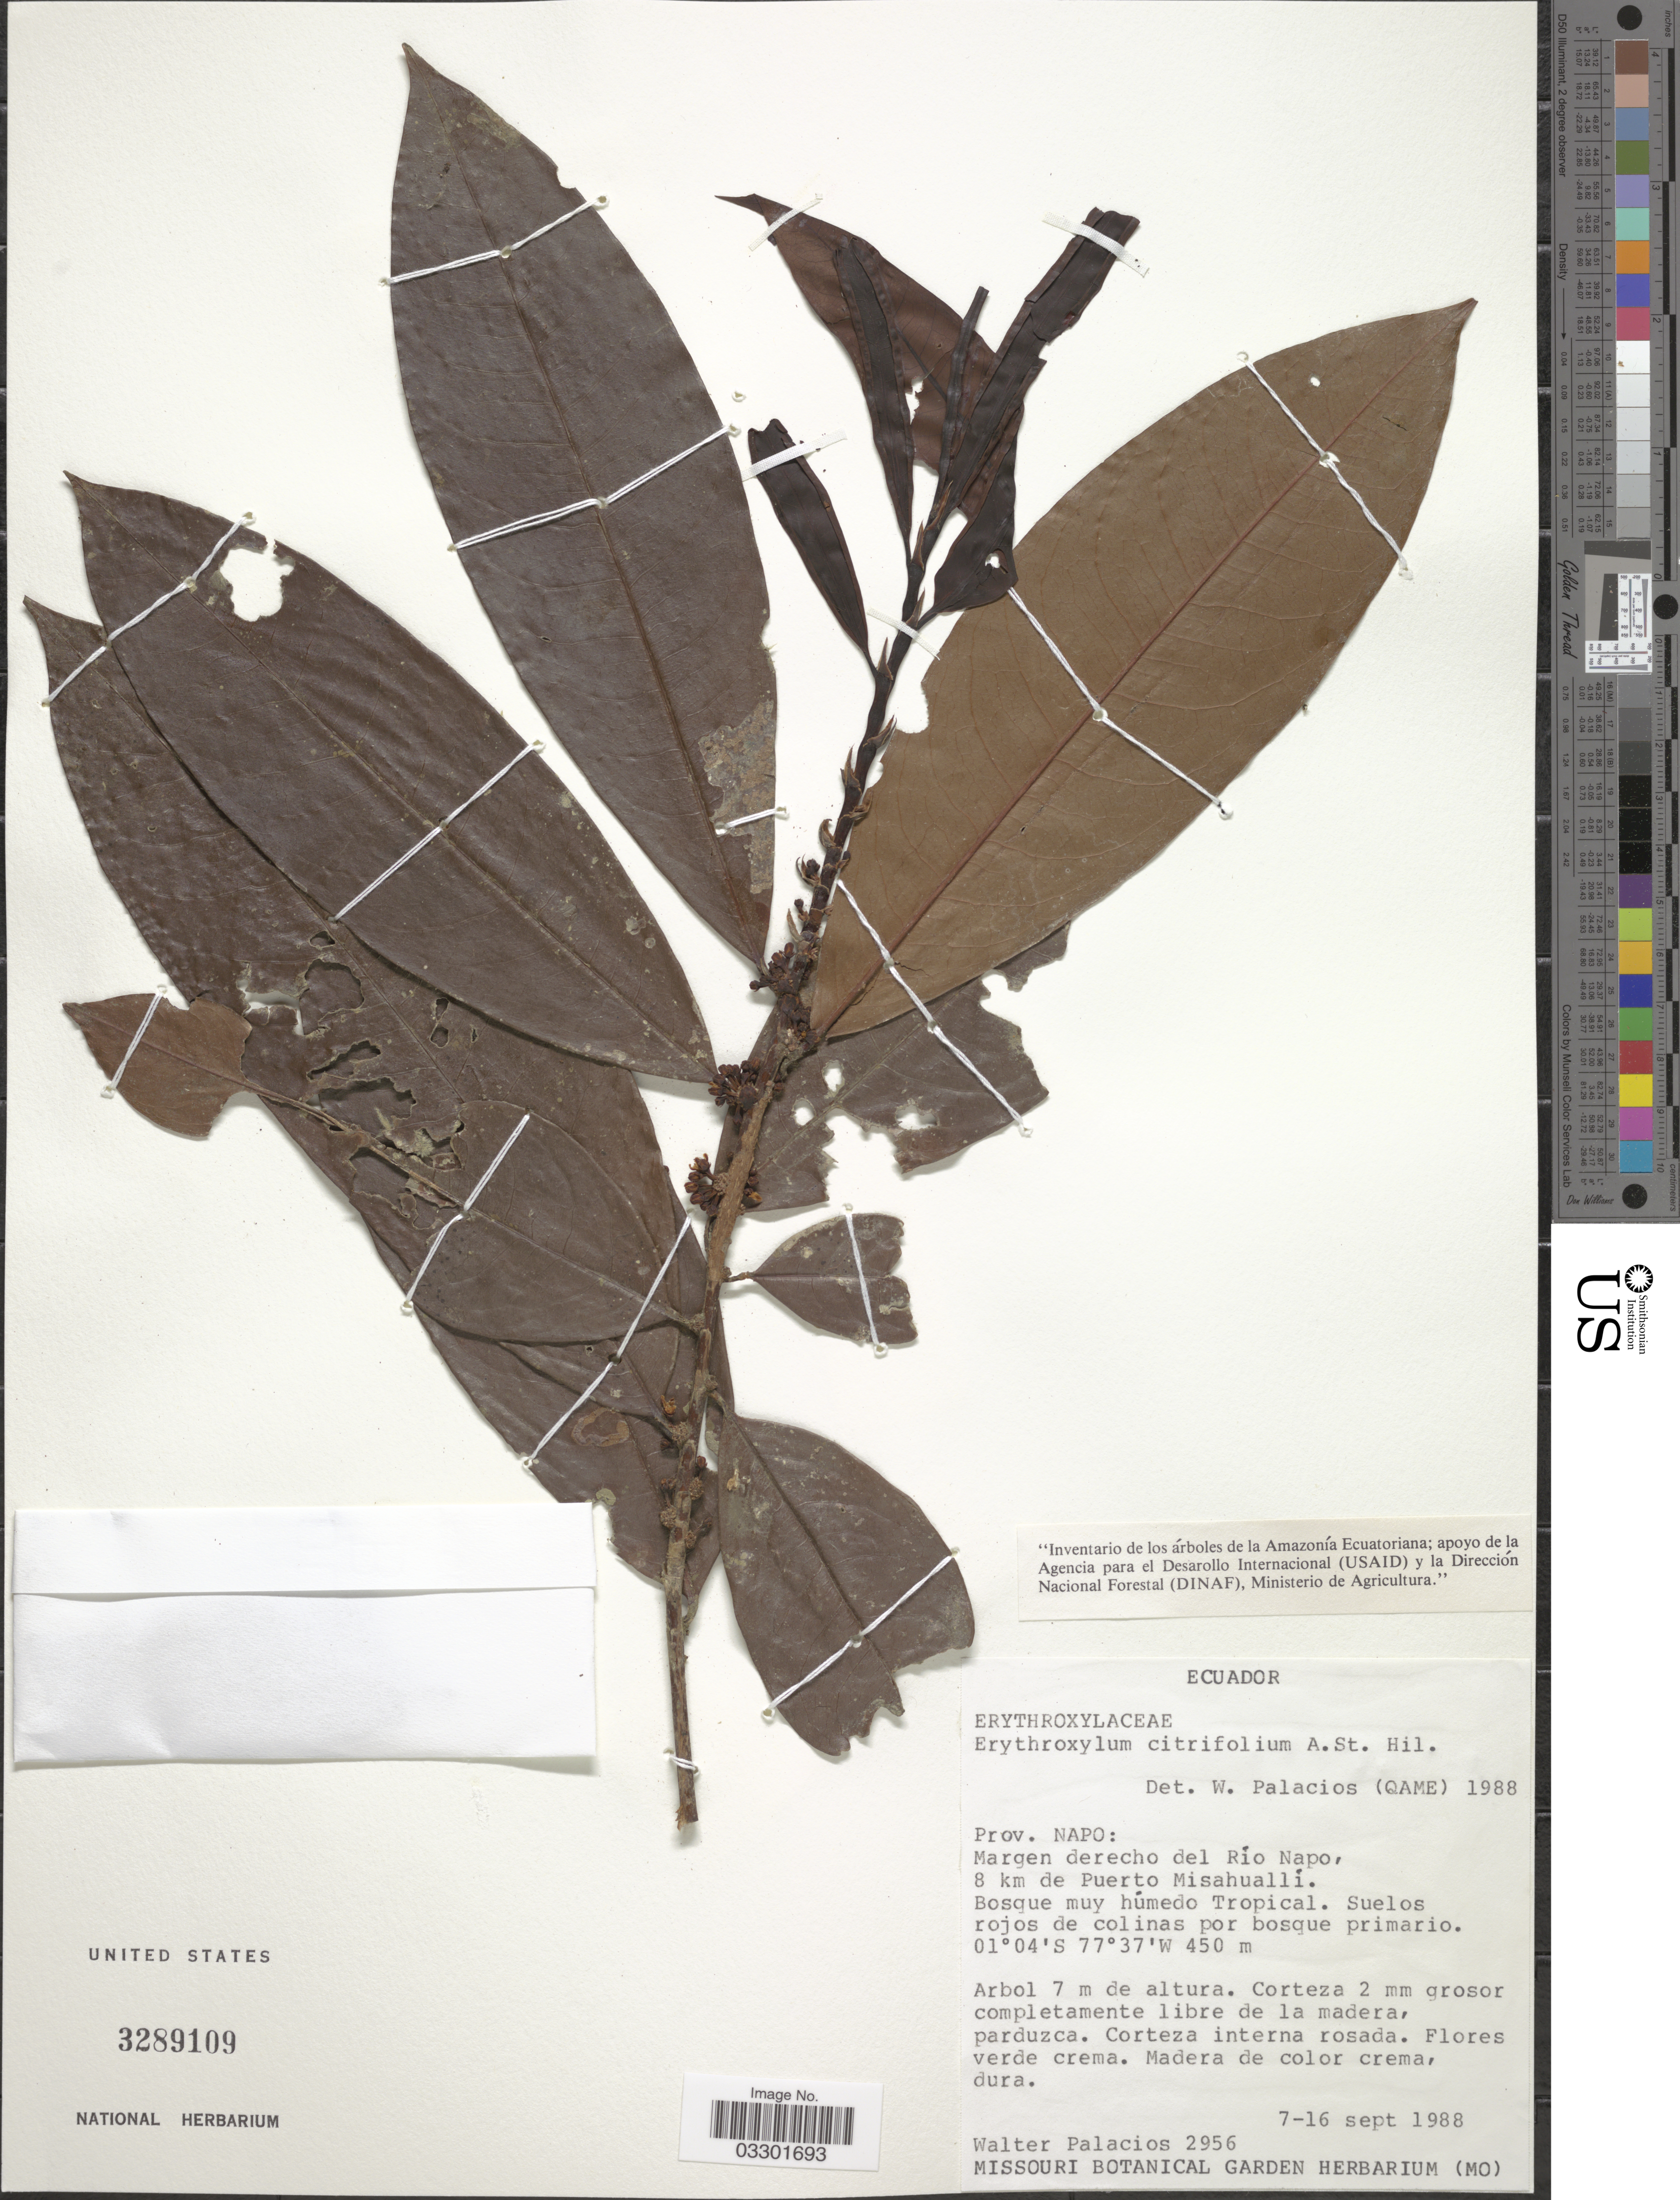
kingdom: Plantae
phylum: Tracheophyta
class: Magnoliopsida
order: Malpighiales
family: Erythroxylaceae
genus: Erythroxylum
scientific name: Erythroxylum citrifolium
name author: A. St.-Hil.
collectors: W. Palacios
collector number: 2956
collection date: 1988-09-07/1988-09-16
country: Ecuador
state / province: Napo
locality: Margen derecha del Río Napo, 8 km de Puerto Misahualli.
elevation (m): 450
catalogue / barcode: US 3289109